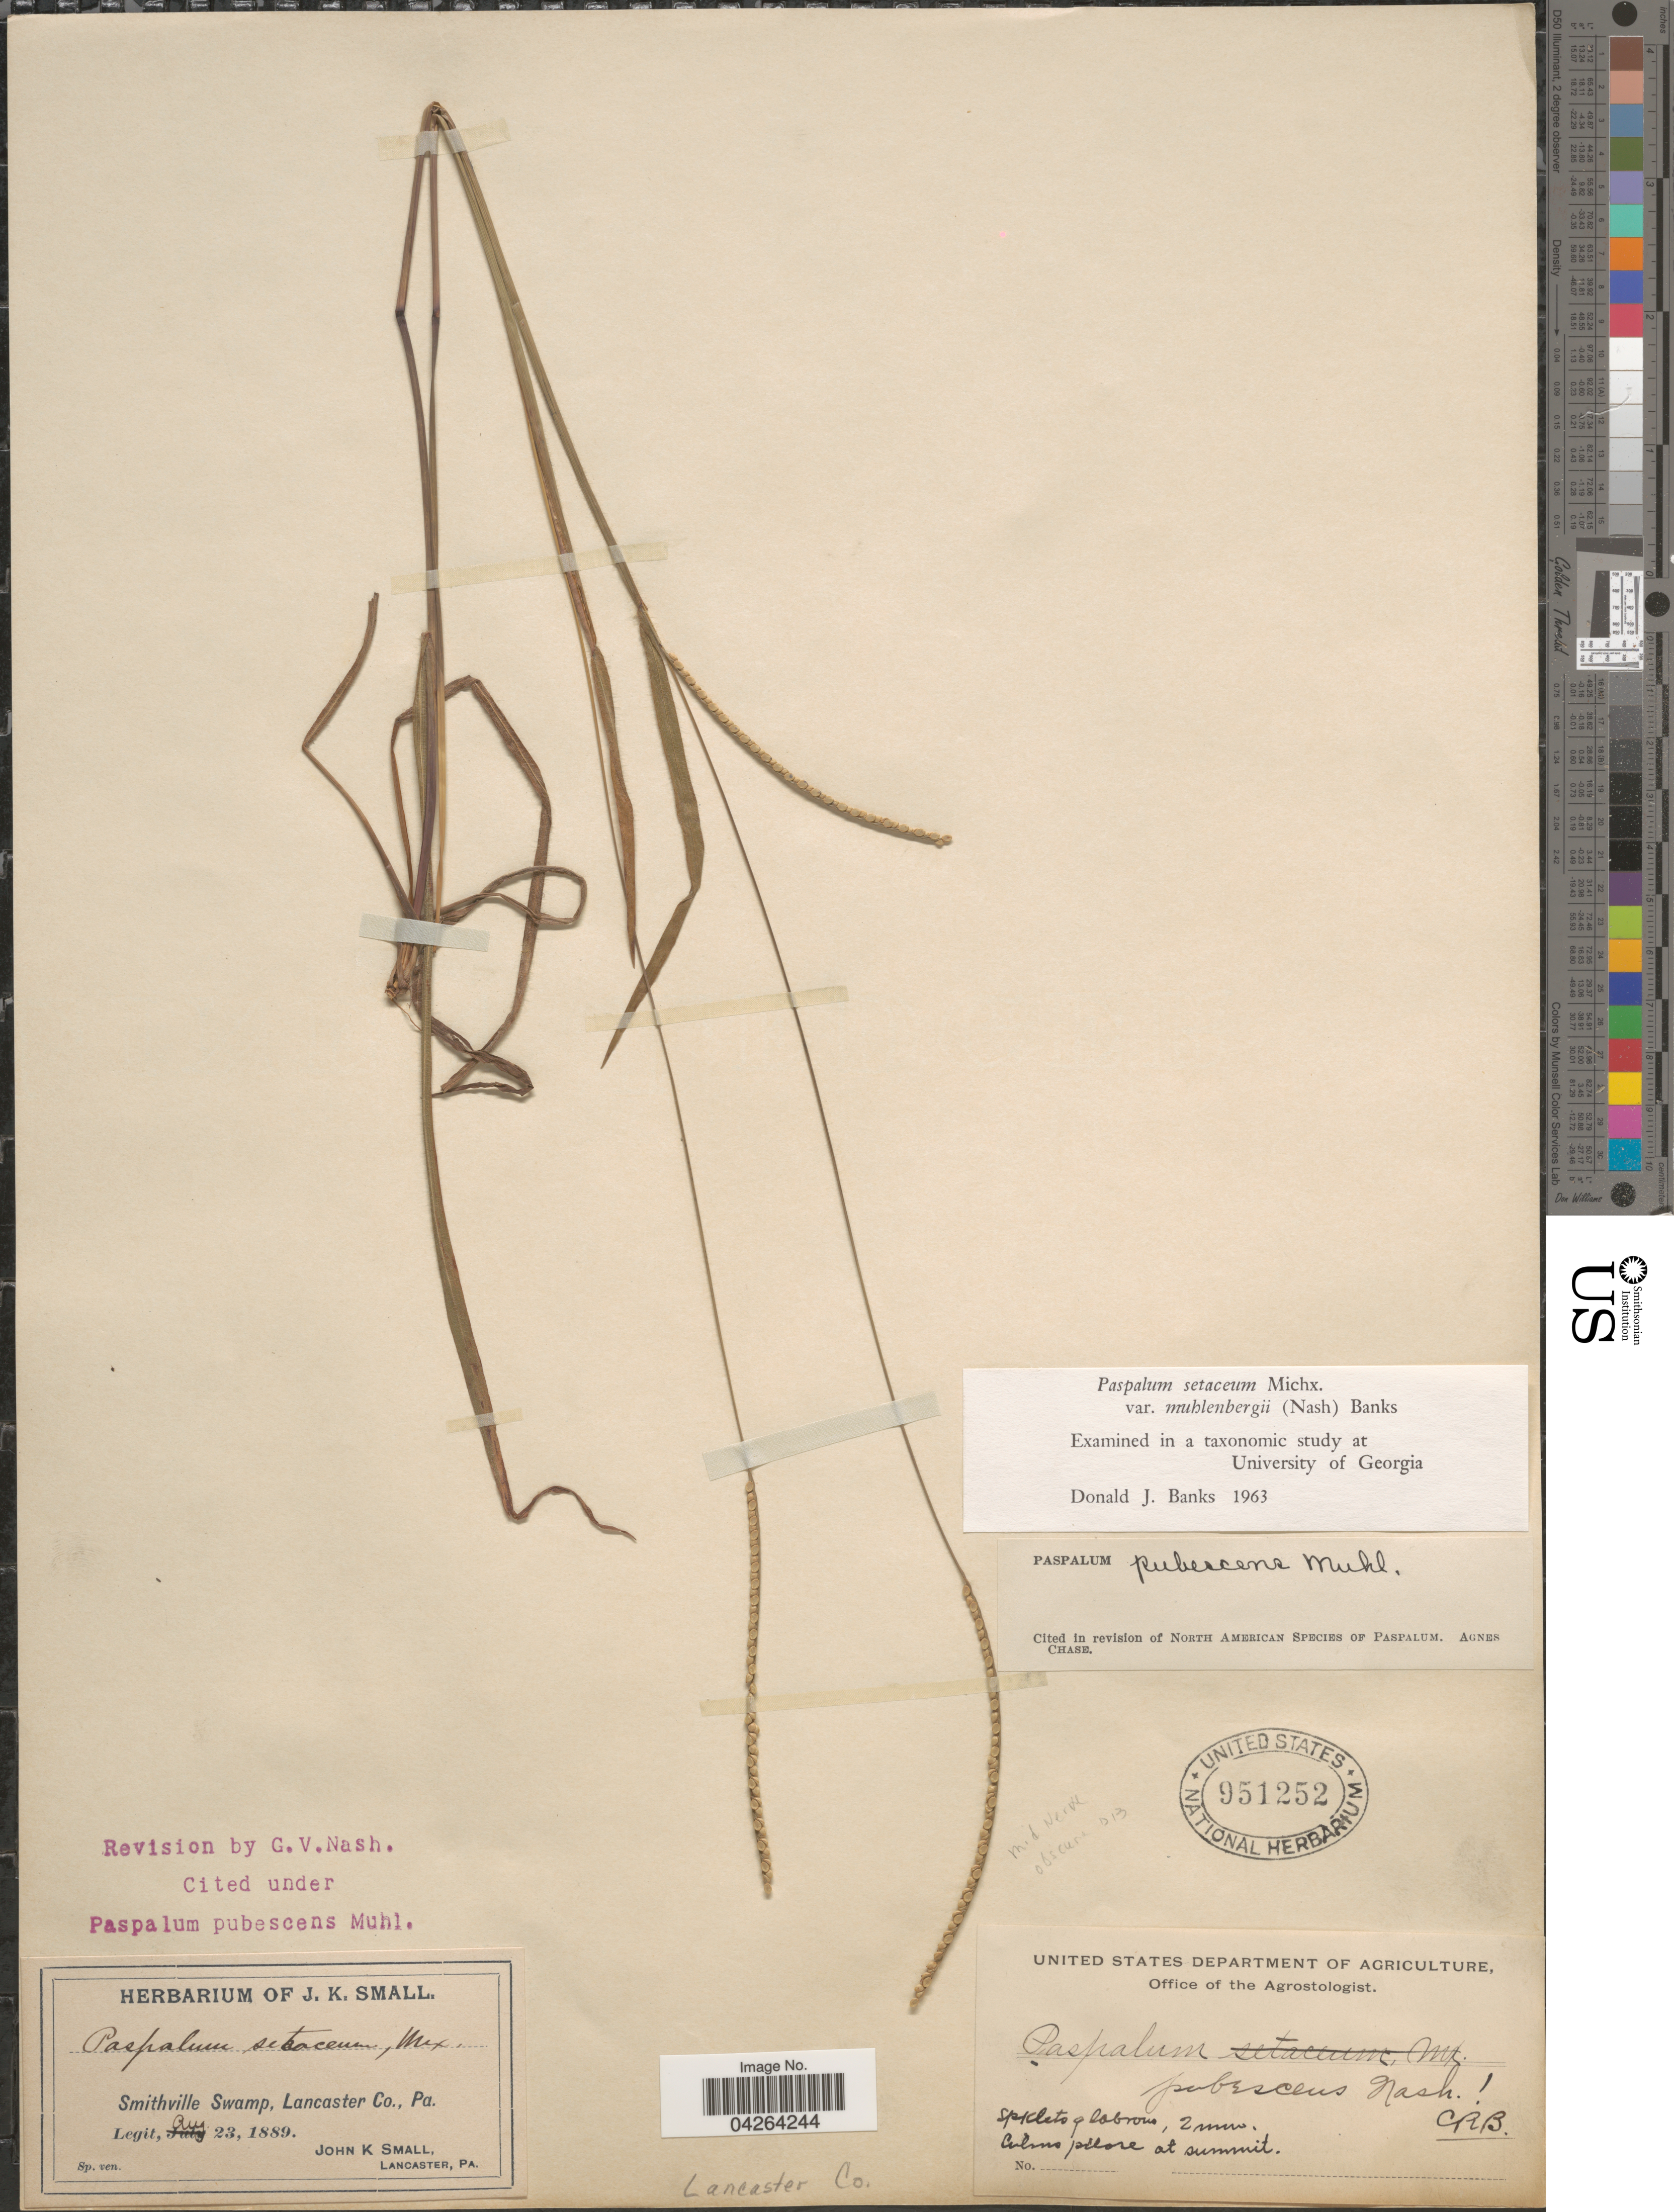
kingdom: Plantae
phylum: Tracheophyta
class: Liliopsida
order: Poales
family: Poaceae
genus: Paspalum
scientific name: Paspalum setaceum var. muhlenbergii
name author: (Nash) D.J. Banks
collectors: J. K. Small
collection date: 1889-08-23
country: United States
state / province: Pennsylvania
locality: Smithville Swamp, Lancaster Co.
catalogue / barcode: US 951252